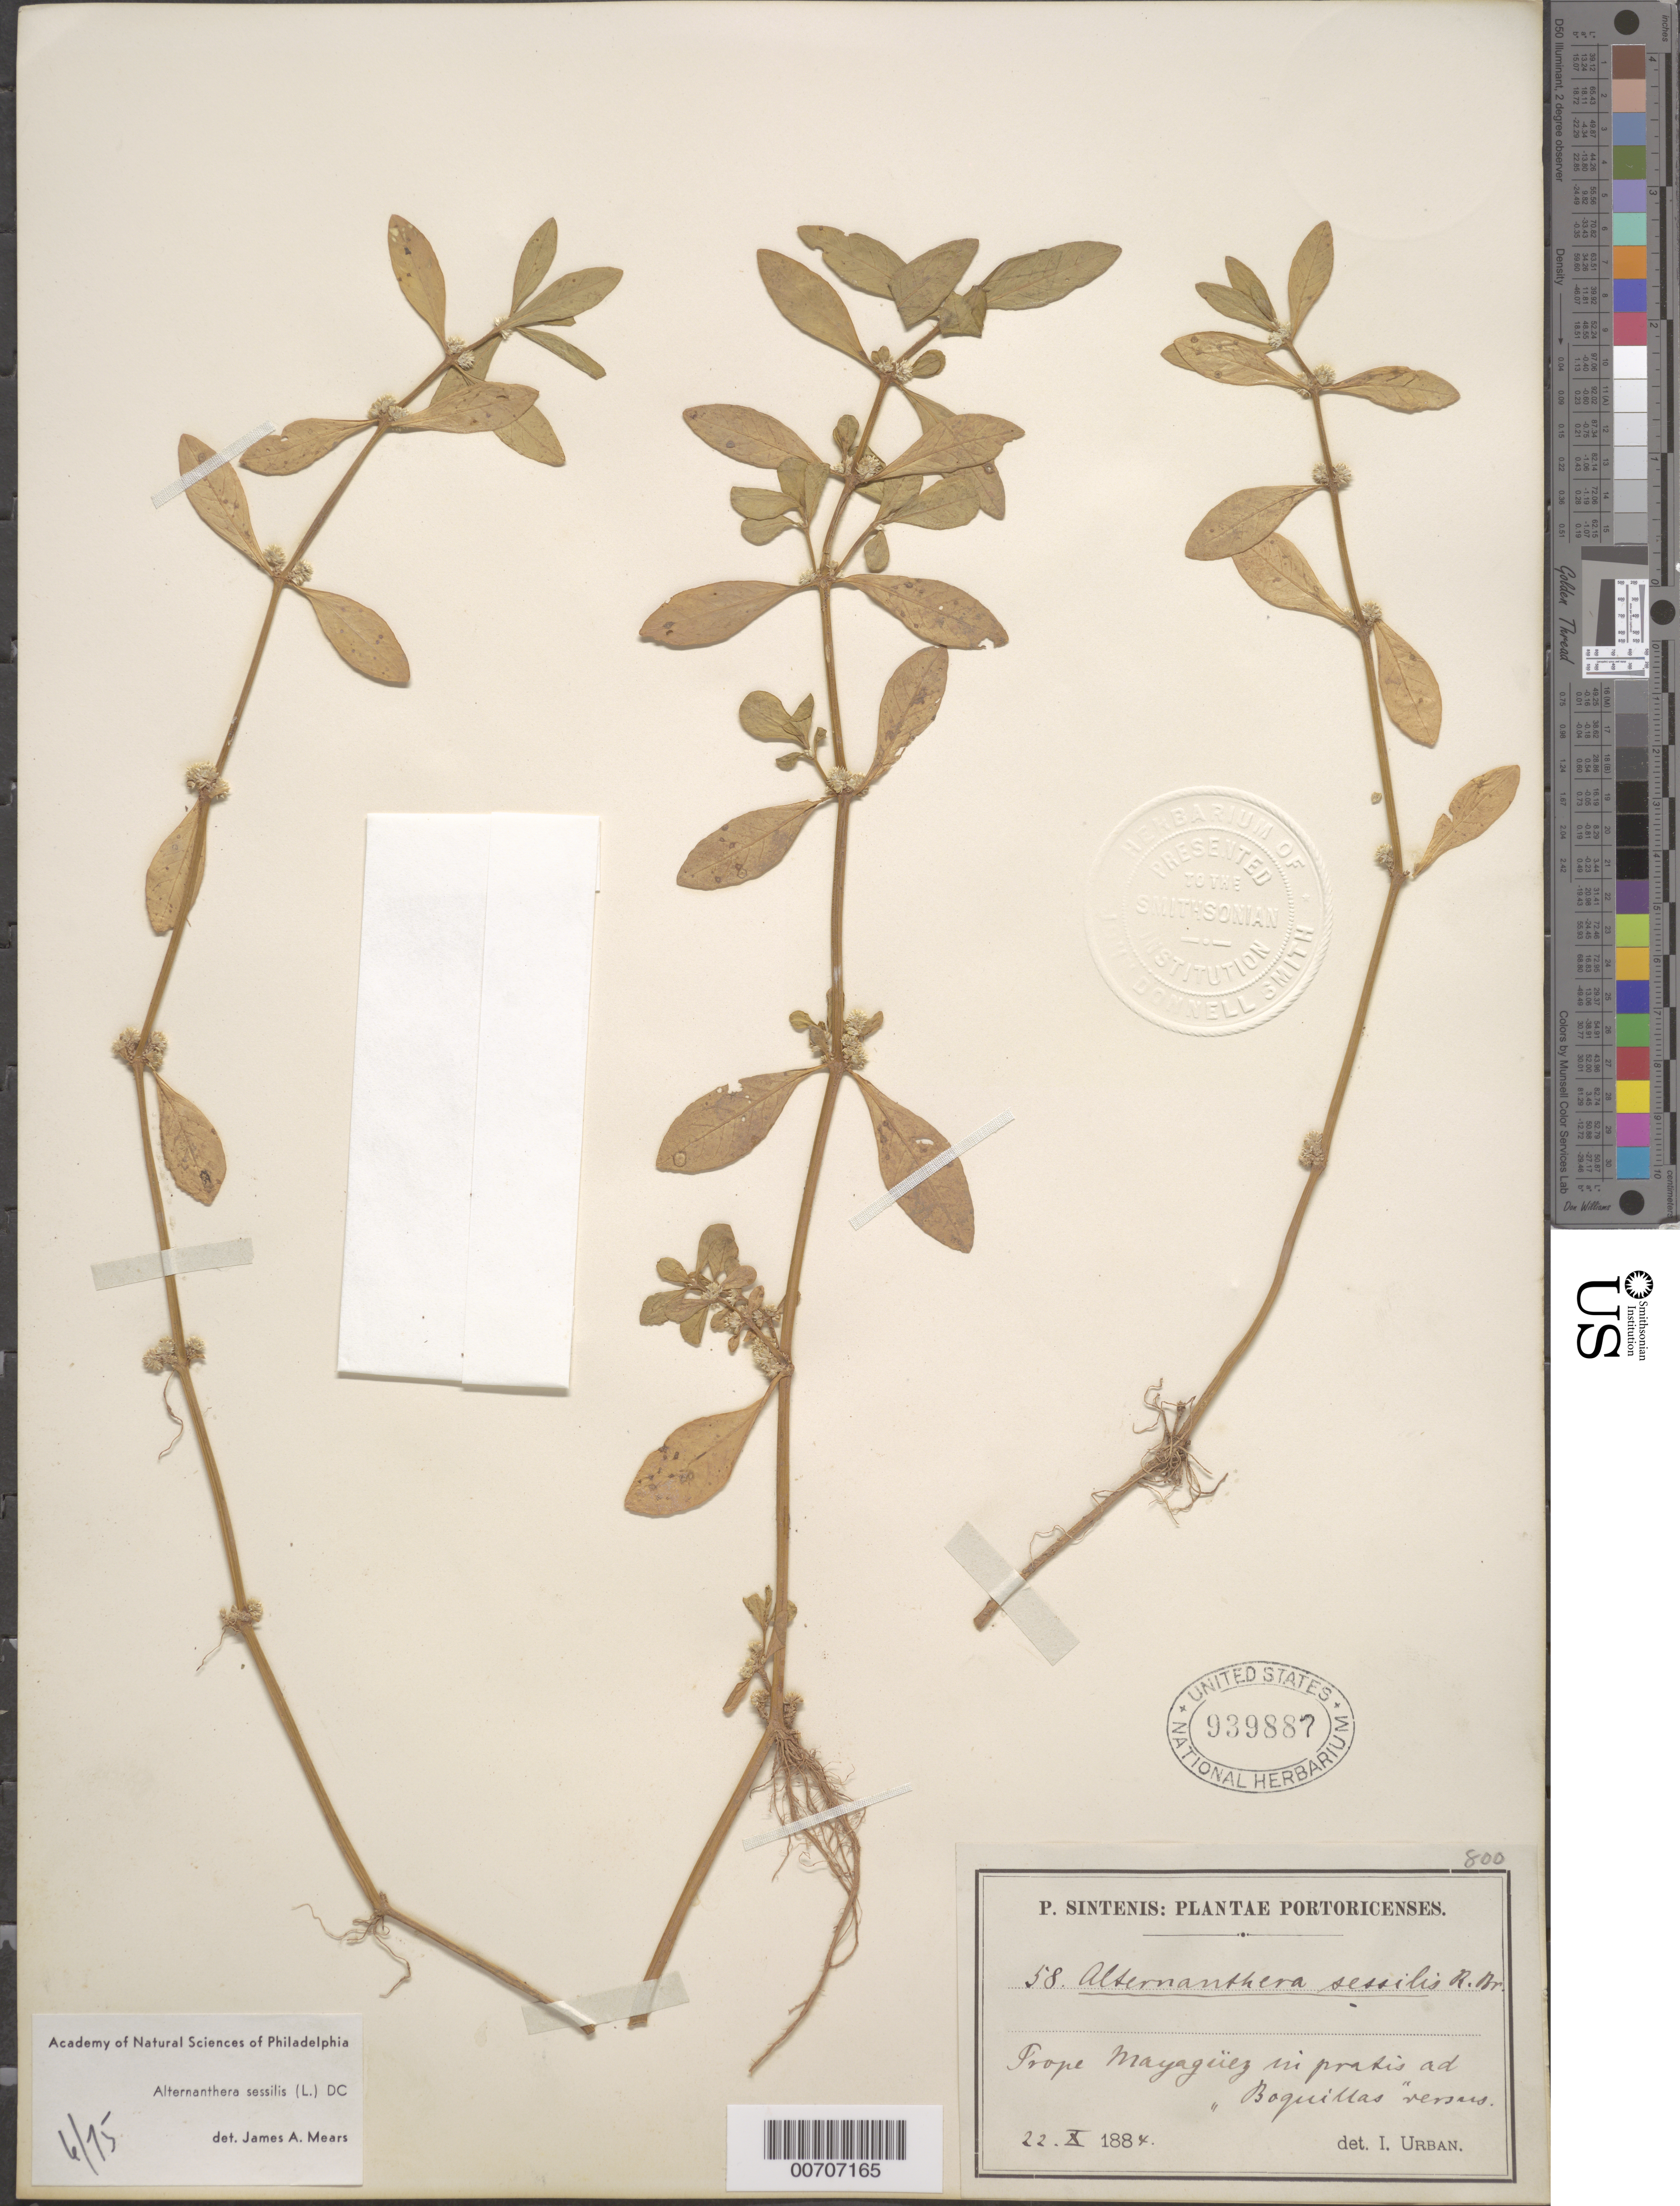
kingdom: Plantae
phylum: Tracheophyta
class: Magnoliopsida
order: Caryophyllales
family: Amaranthaceae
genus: Alternanthera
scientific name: Alternanthera sessilis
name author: (L.) DC.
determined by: Mears, J. A., (PH), Academy of Natural Sciences of Philadelphia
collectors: P. Sintenis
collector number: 58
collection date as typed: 22 Oct 1884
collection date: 1884-10-22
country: Puerto Rico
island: Greater Antilles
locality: Prope Mayaguez in pratis ad Boquillas versus.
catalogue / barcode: US 939887